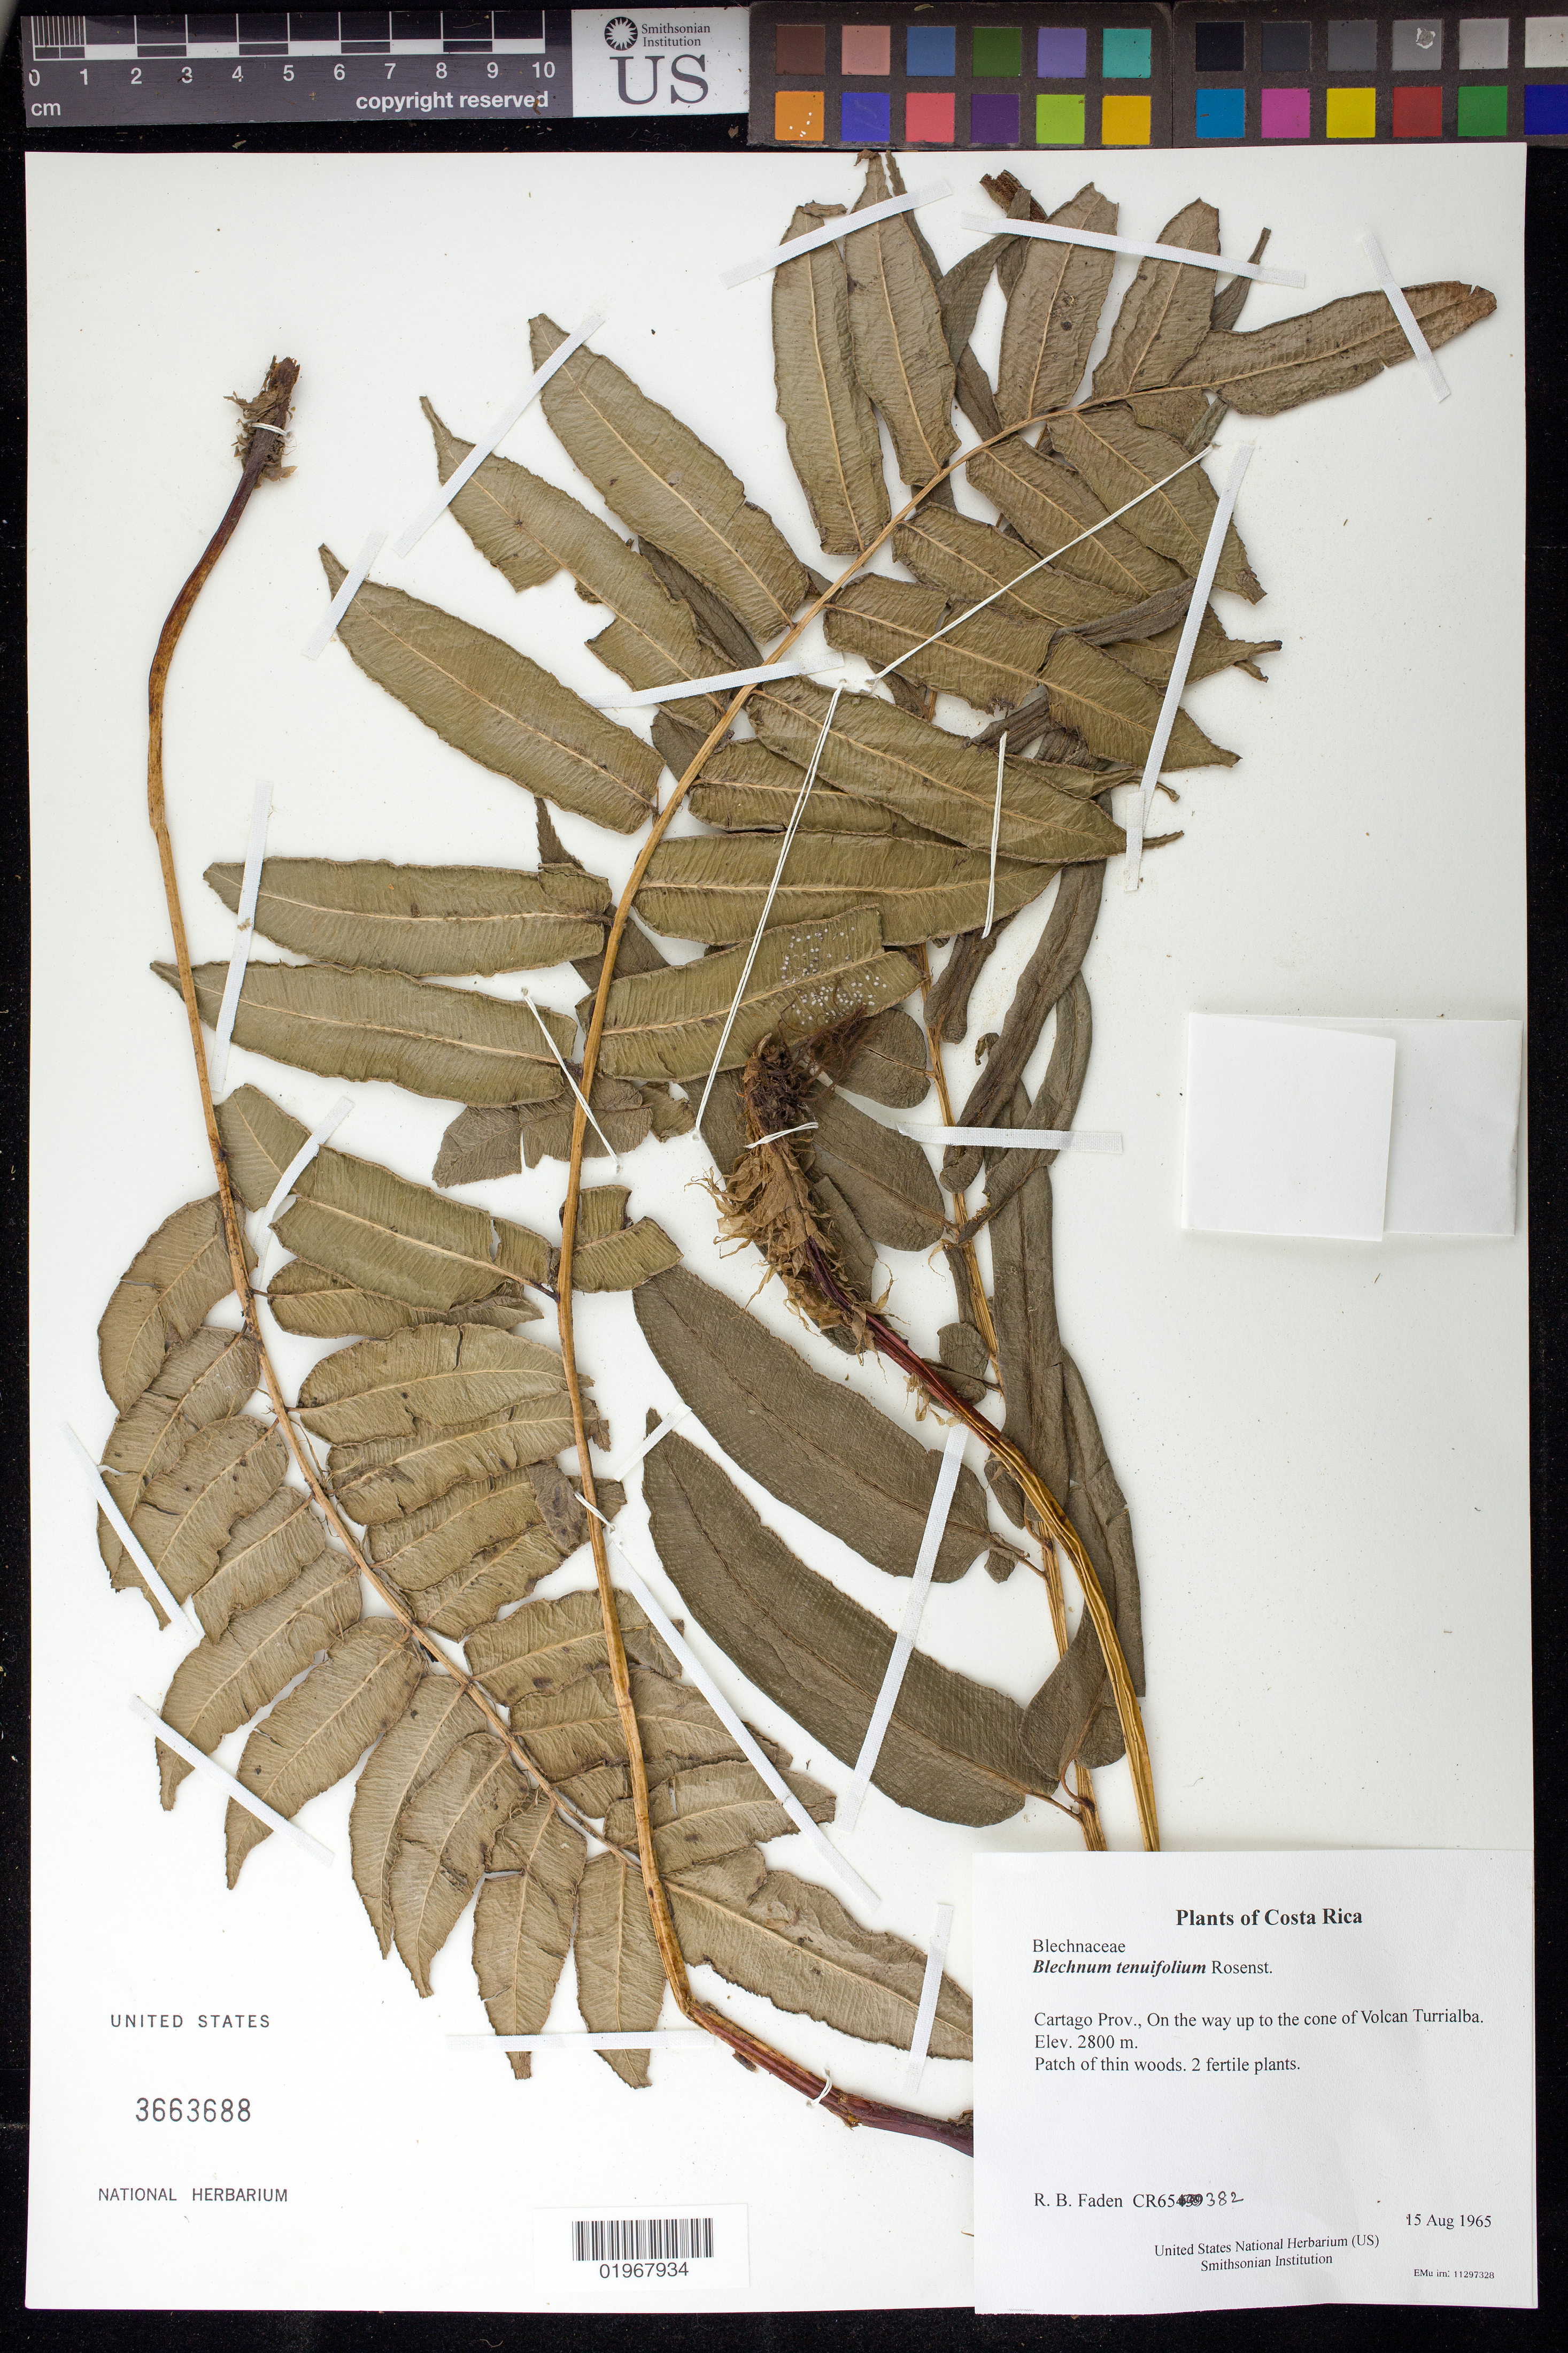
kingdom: Plantae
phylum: Tracheophyta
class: Polypodiopsida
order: Polypodiales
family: Blechnaceae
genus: Blechnum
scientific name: Blechnum viviparum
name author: (Broadh.) C. Chr.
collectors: R. B. Faden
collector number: CR65382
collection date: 1965-08-15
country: Costa Rica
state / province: Cartago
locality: On the way up to the cone of Volcan Turrialba.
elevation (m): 2800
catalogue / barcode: US 3663688